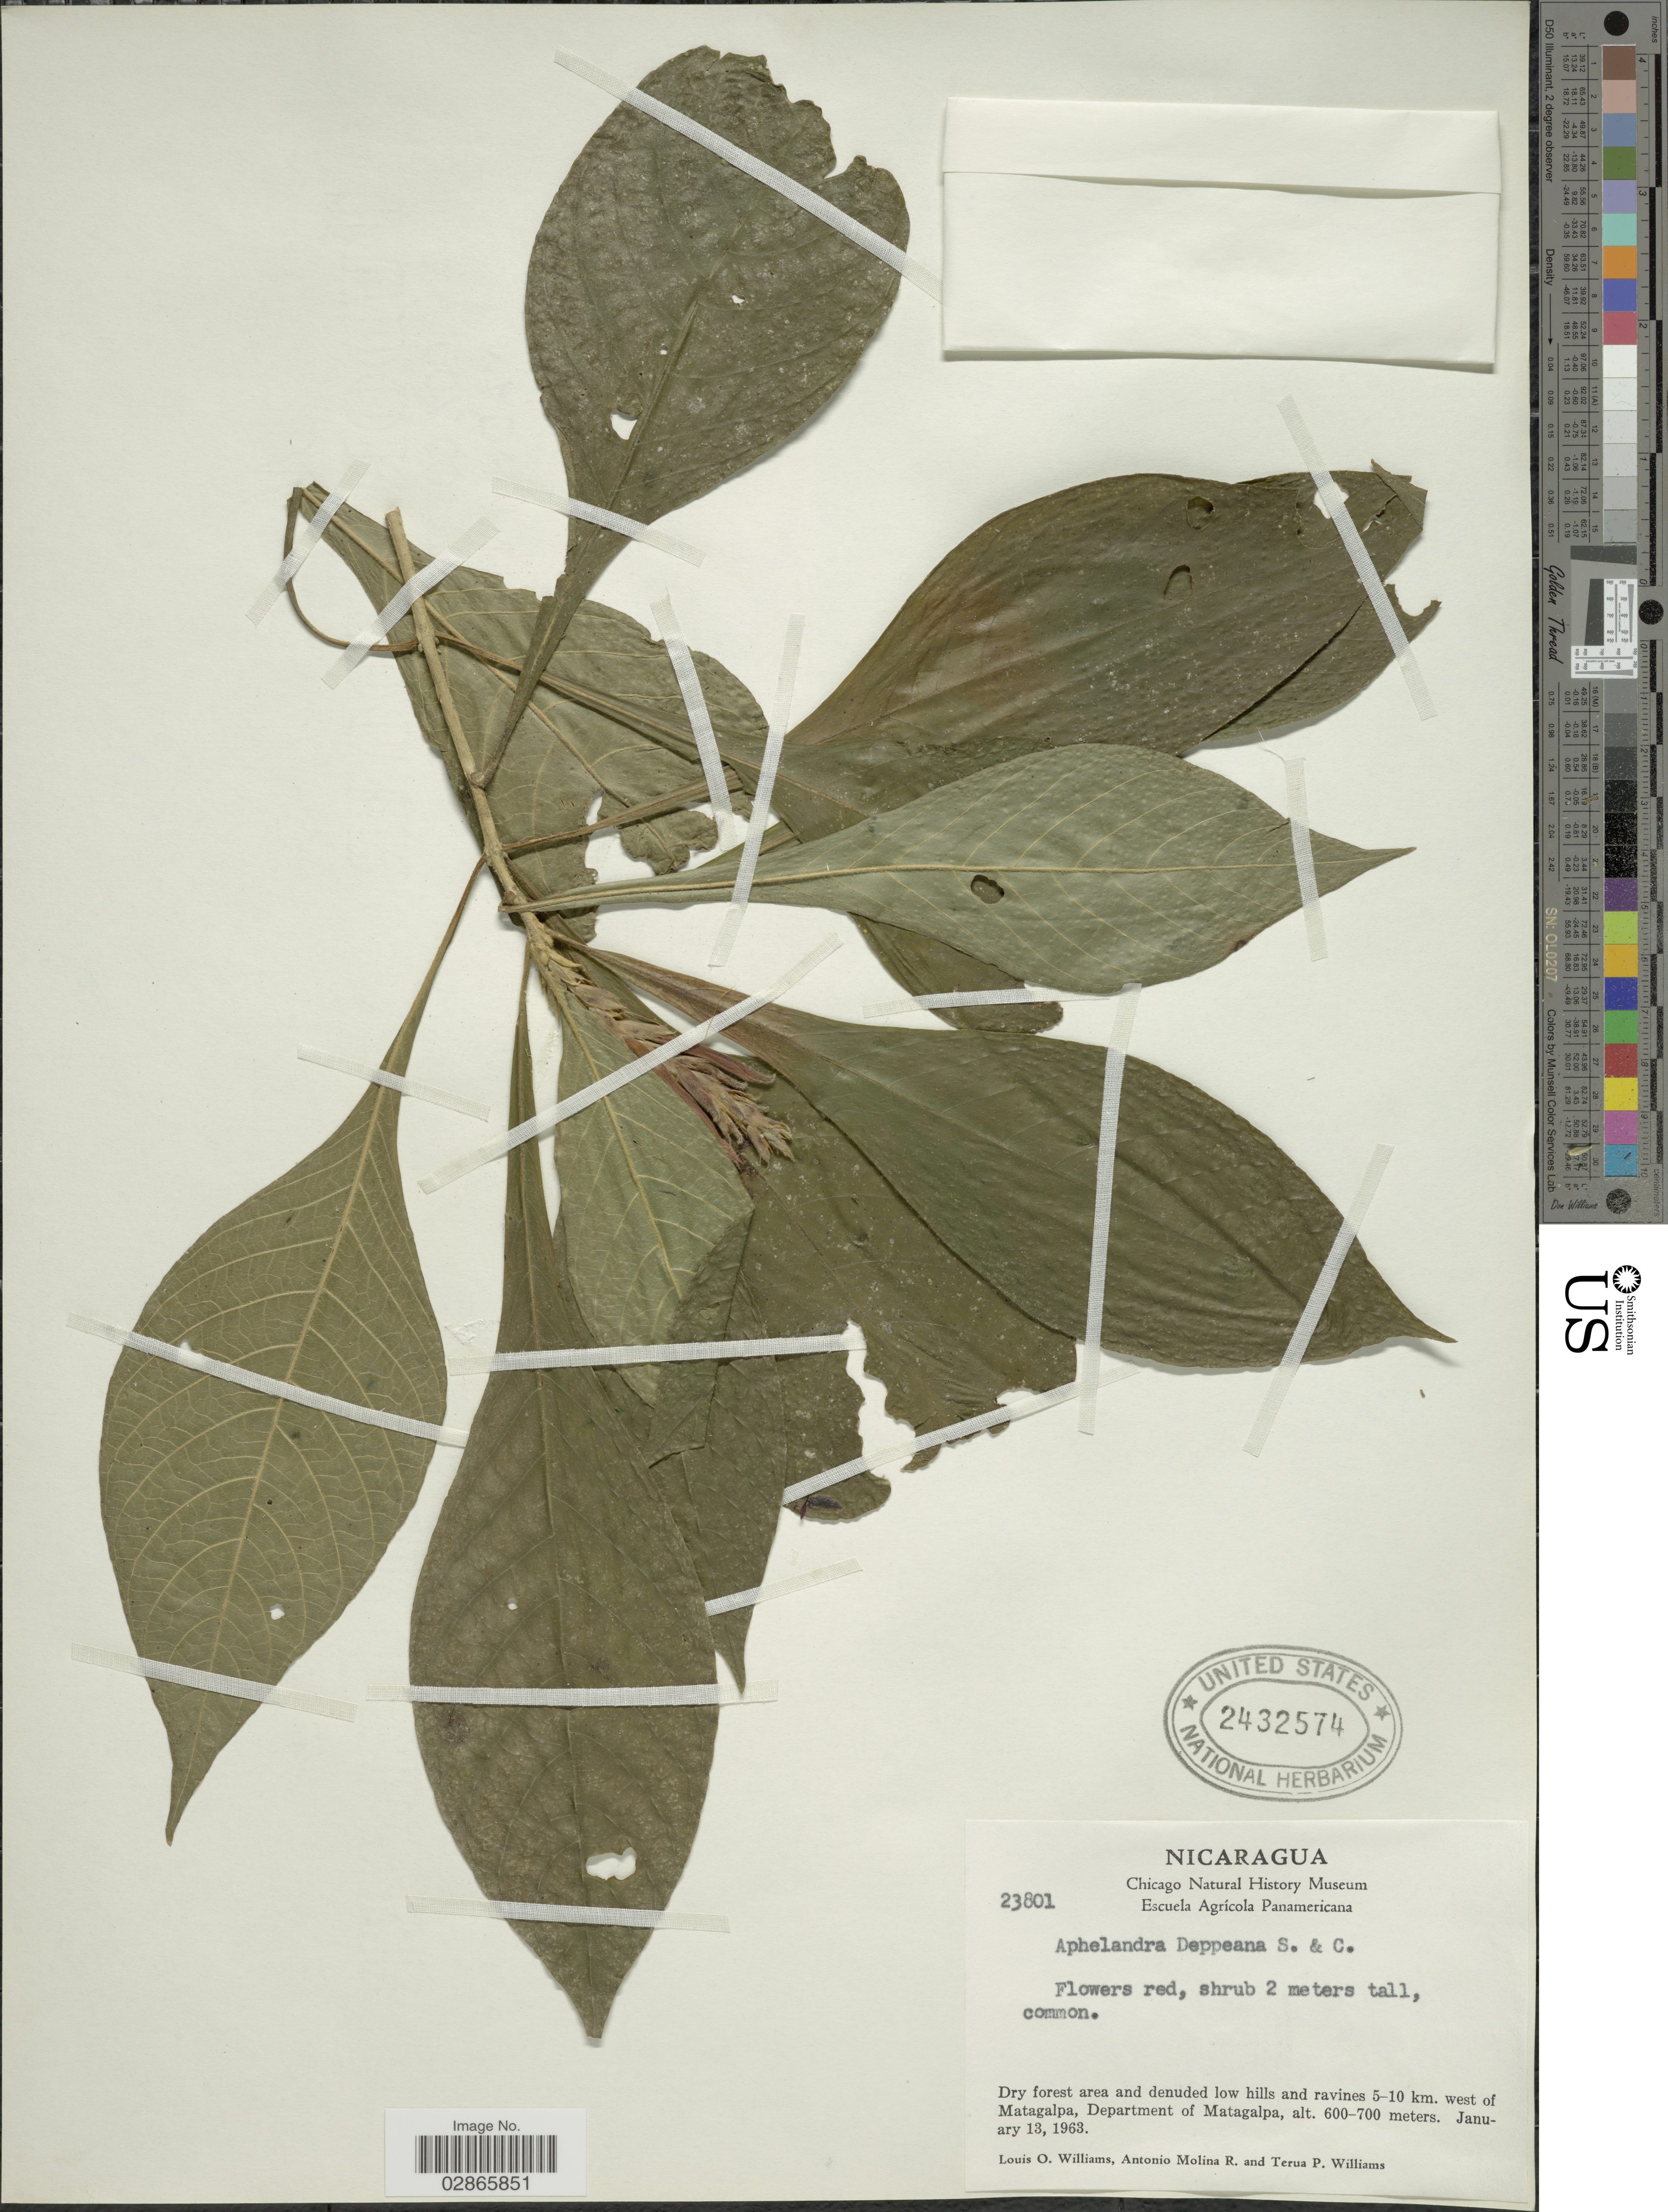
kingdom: Plantae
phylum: Tracheophyta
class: Magnoliopsida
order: Lamiales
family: Acanthaceae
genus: Aphelandra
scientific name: Aphelandra deppeana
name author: Schltdl. & Cham.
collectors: L. O. Williams, A. Molina R. & T. Williams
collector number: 23801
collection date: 1963-01-13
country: Nicaragua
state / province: Matagalpa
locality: Dry forest area and denuded low hills and ravines 5-10 km. west of Matagalpa, Department of Matagalpa.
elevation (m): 600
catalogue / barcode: US 2432574